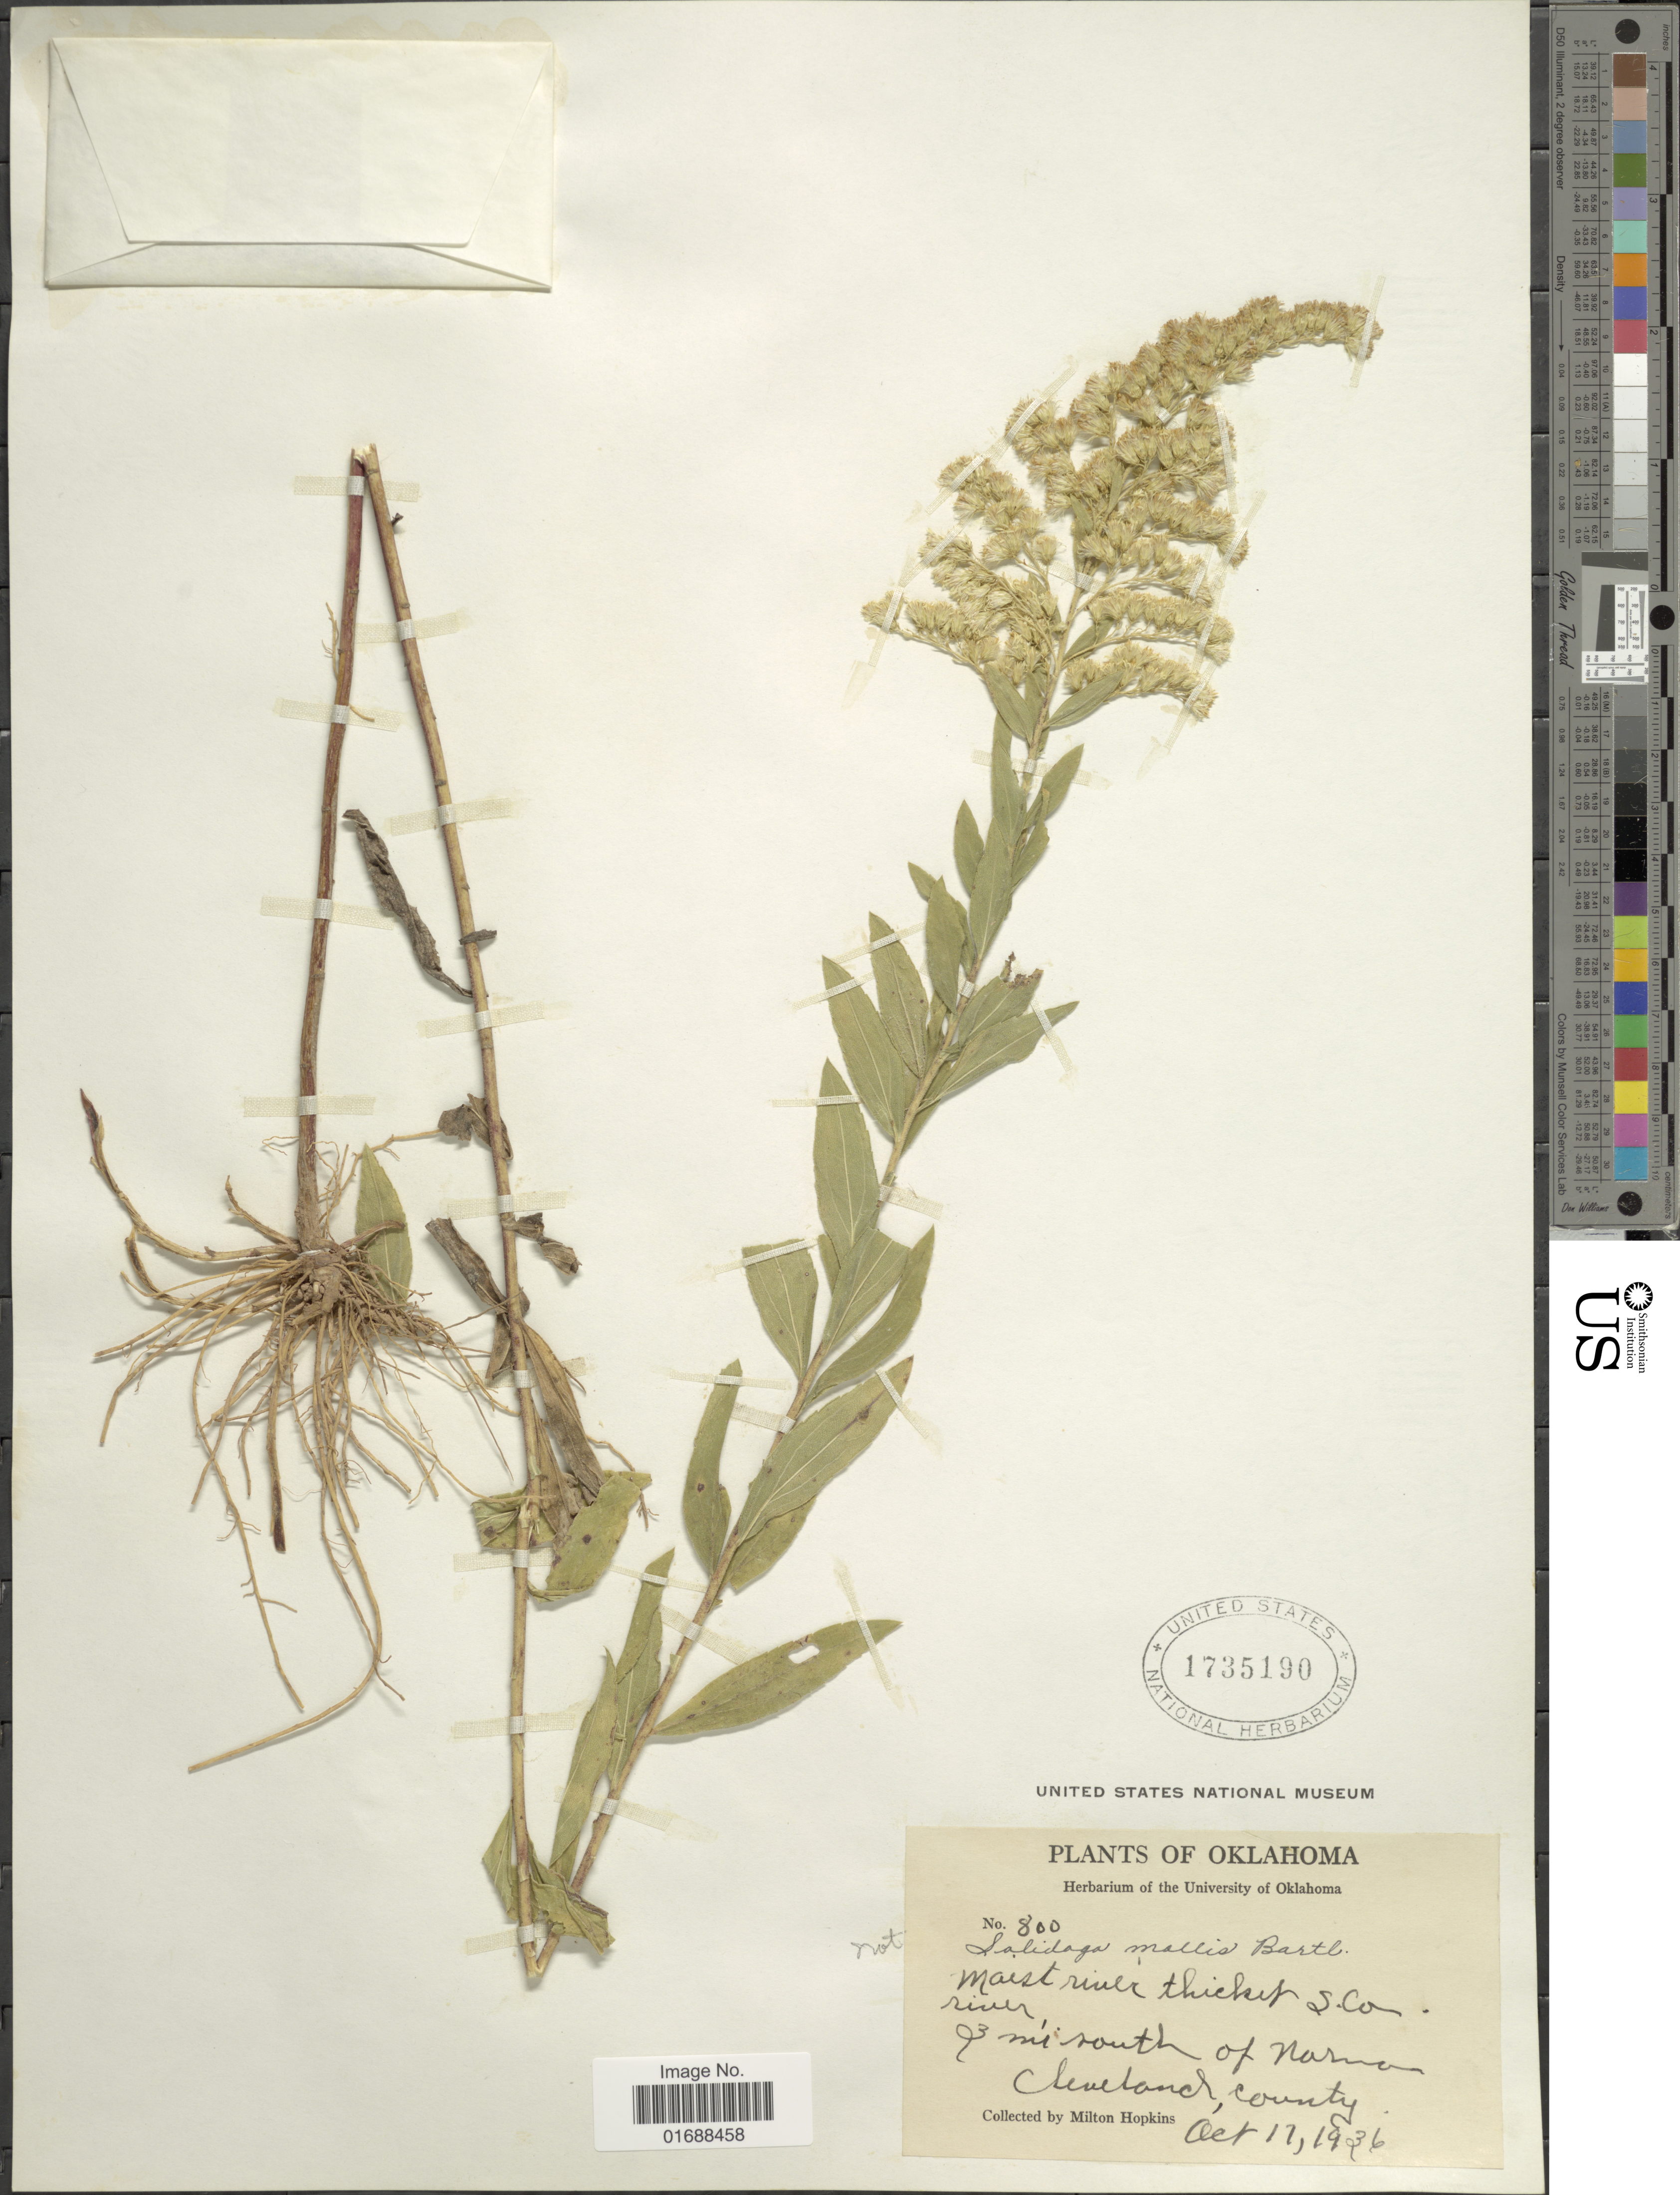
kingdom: Plantae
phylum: Tracheophyta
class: Magnoliopsida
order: Asterales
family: Asteraceae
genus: Solidago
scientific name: Solidago mollis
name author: Bartl.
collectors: M. Hopkins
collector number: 800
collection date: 1936-10-17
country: United States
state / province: Oklahoma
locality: Moist river thicket S. Can. river, 3 mi south of Normon Cleveland.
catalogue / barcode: US 1735190